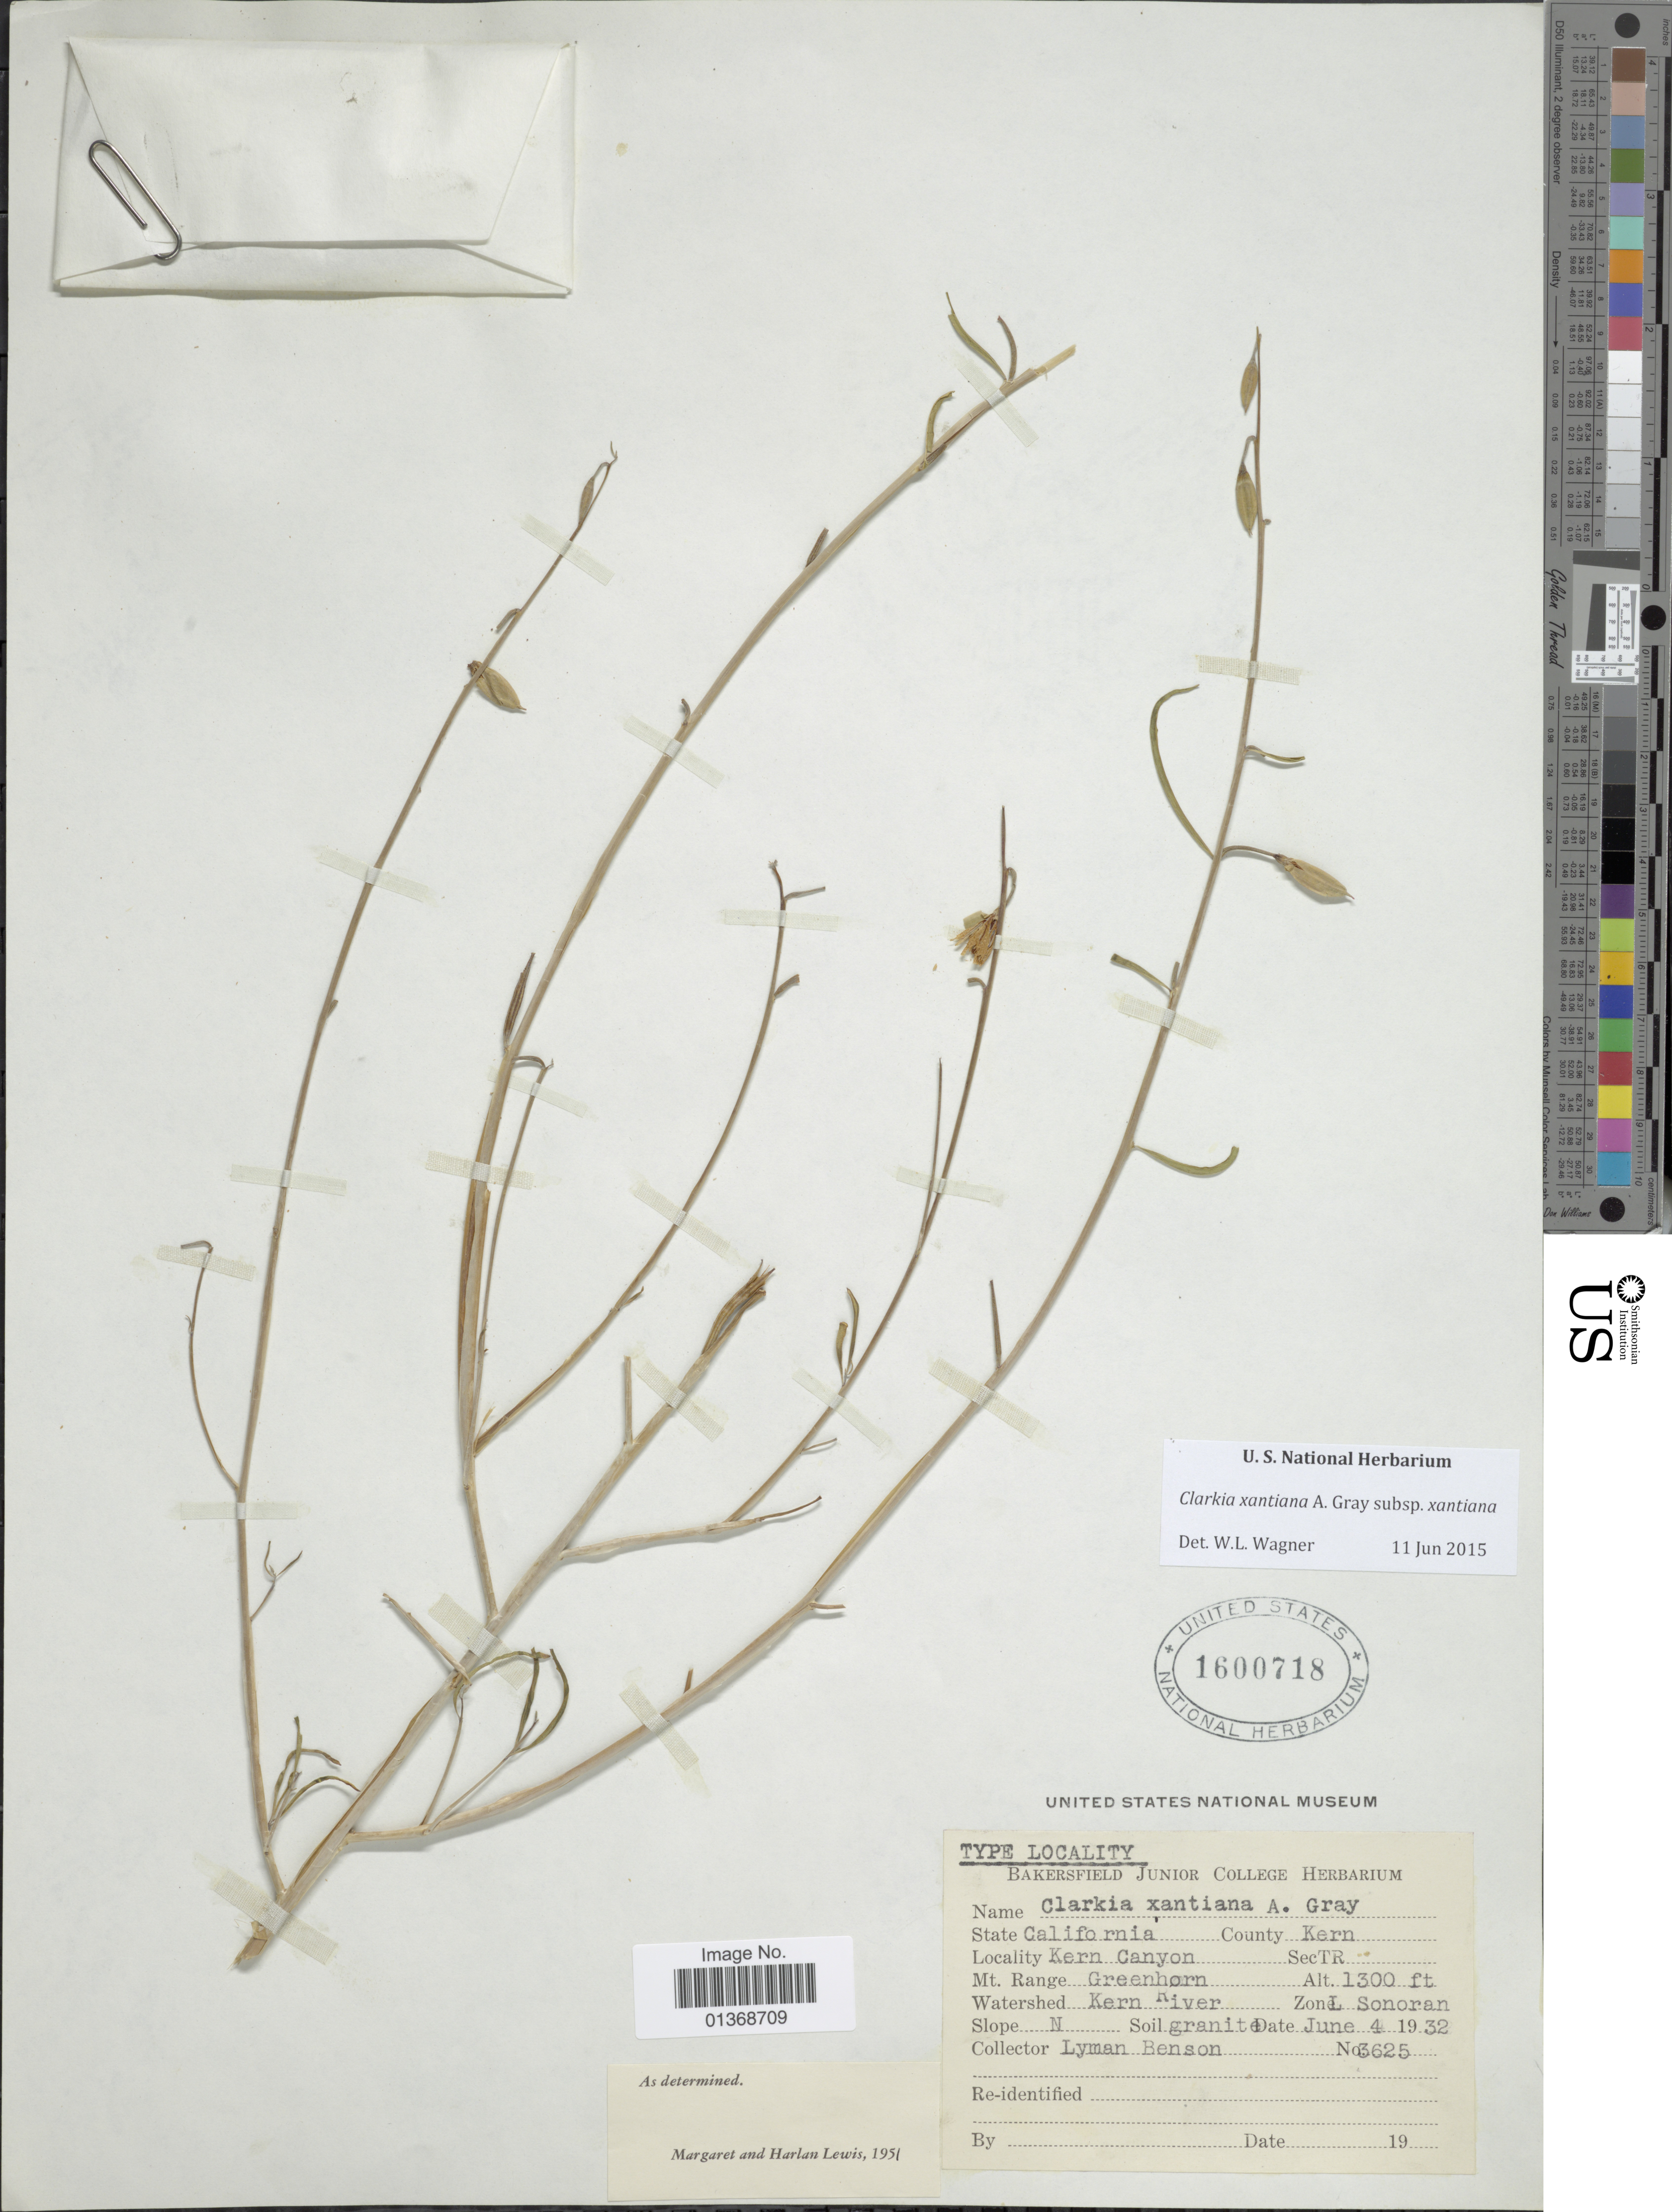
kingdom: Plantae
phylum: Tracheophyta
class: Magnoliopsida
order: Myrtales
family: Onagraceae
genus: Clarkia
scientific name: Clarkia xantiana subsp. xantiana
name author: A. Gray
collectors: L. D. Benson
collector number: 3625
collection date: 1932-06-04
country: United States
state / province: California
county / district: Kern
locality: County Kern, Kern Canyon, Sec TR, Mt. Range Greenhorn, Kern River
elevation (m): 396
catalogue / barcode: US 1600718